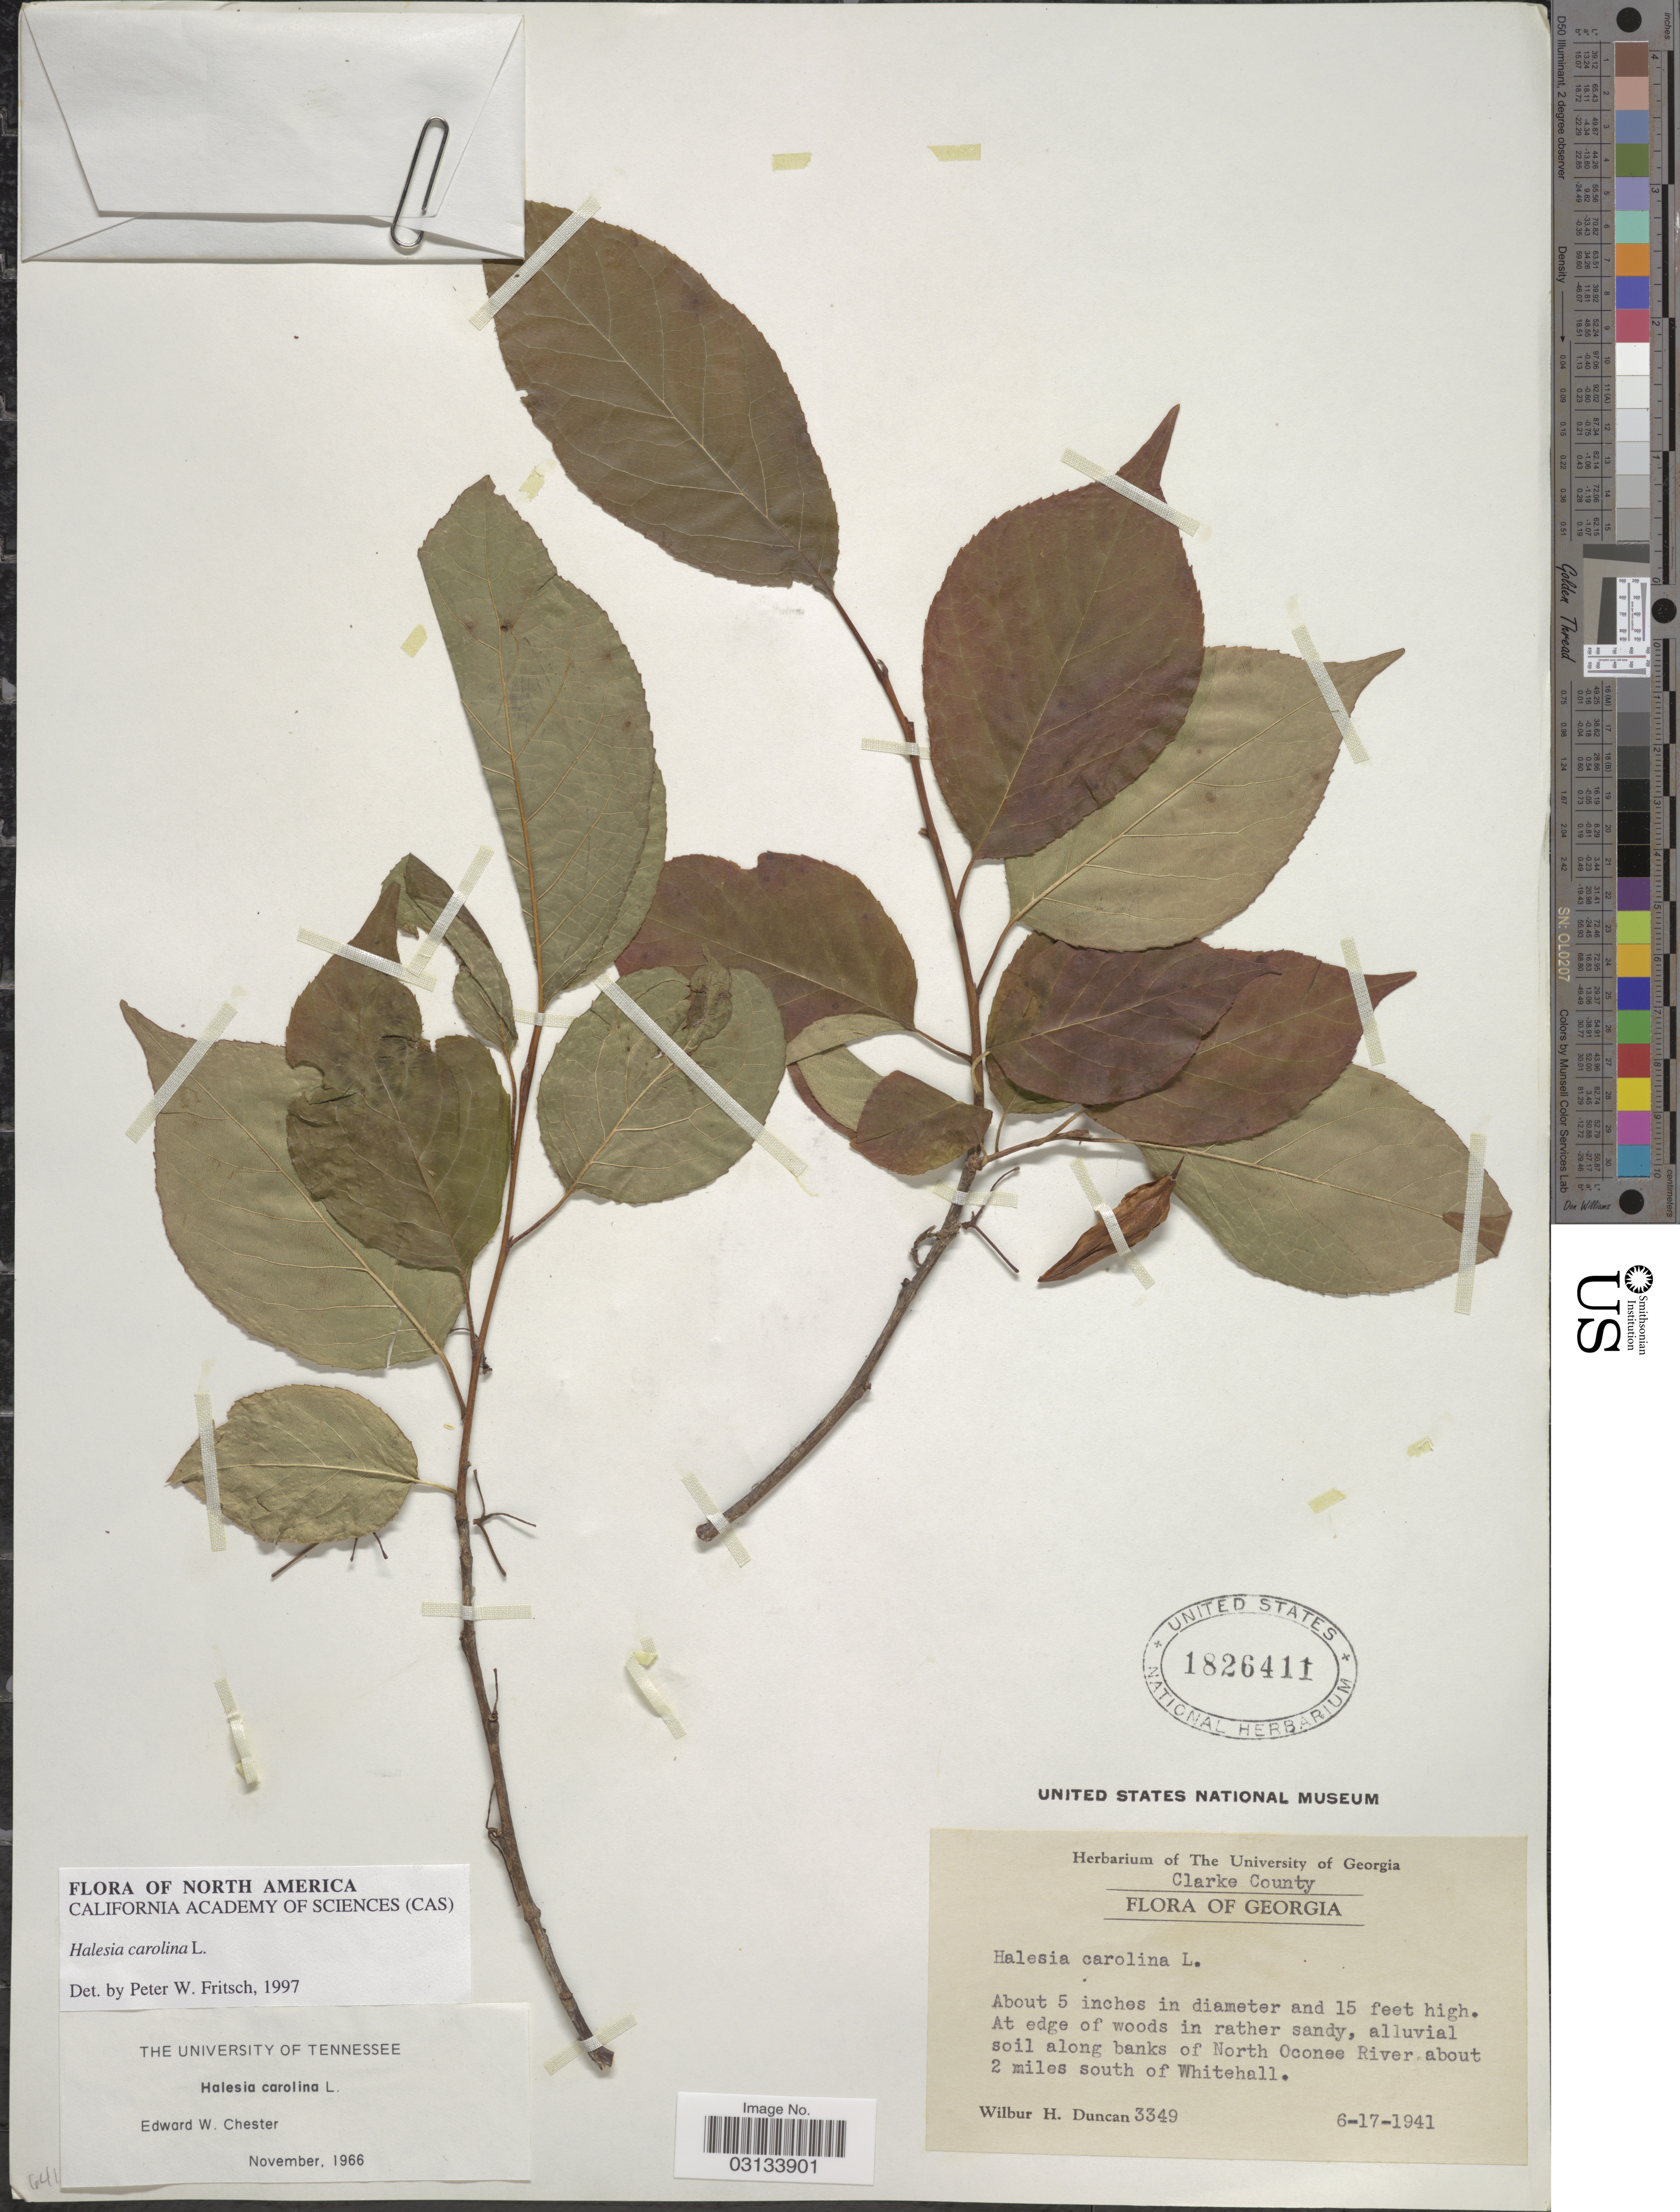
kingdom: Plantae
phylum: Tracheophyta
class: Magnoliopsida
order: Ericales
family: Styracaceae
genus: Halesia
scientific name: Halesia carolina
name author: L.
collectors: W. H. Duncan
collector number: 3349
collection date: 1941-06-17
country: United States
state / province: Georgia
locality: Clarke County. Along banks of North Oconee River about 2 miles south of Whitehall.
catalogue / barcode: US 1826411